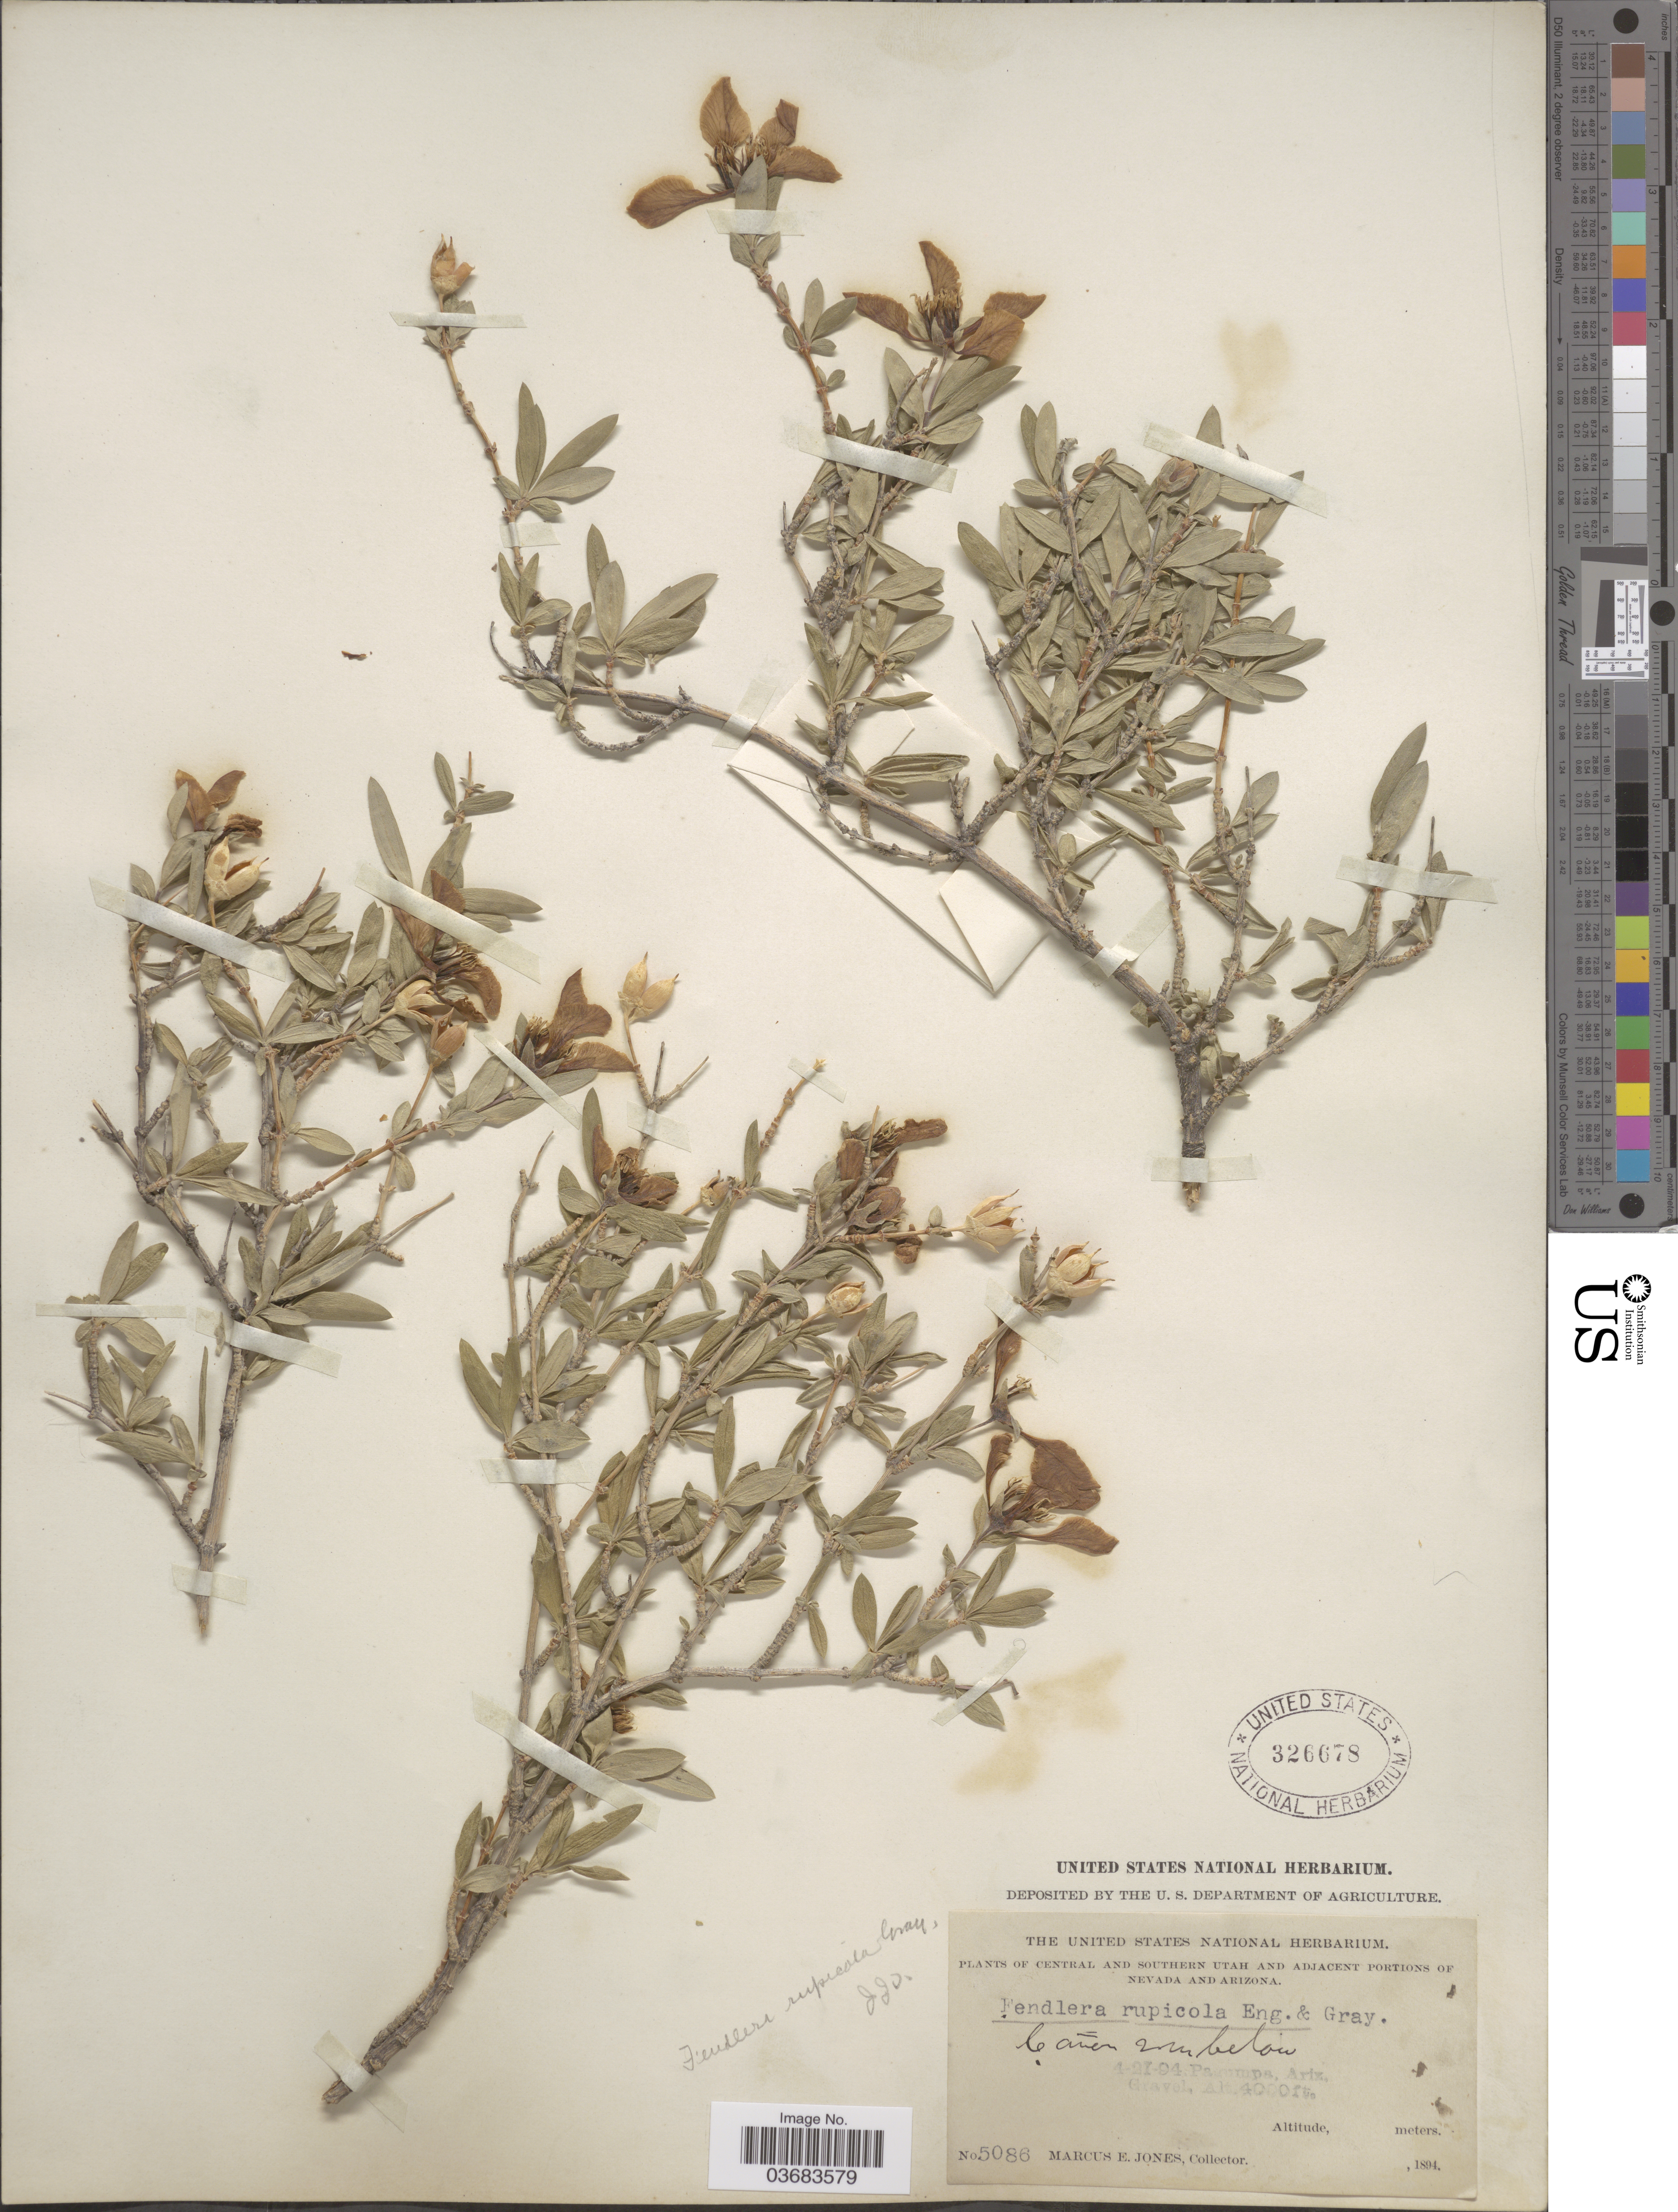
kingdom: Plantae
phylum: Tracheophyta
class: Magnoliopsida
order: Cornales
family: Hydrangeaceae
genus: Fendlera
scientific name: Fendlera rupicola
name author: Englem. & A. Gray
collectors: M. E. Jones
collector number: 5086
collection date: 1894-04-21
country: United States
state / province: Arizona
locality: Cañon Sublime. Pagumpa (= Pakoon Springs)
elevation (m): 1219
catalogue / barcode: US 326678